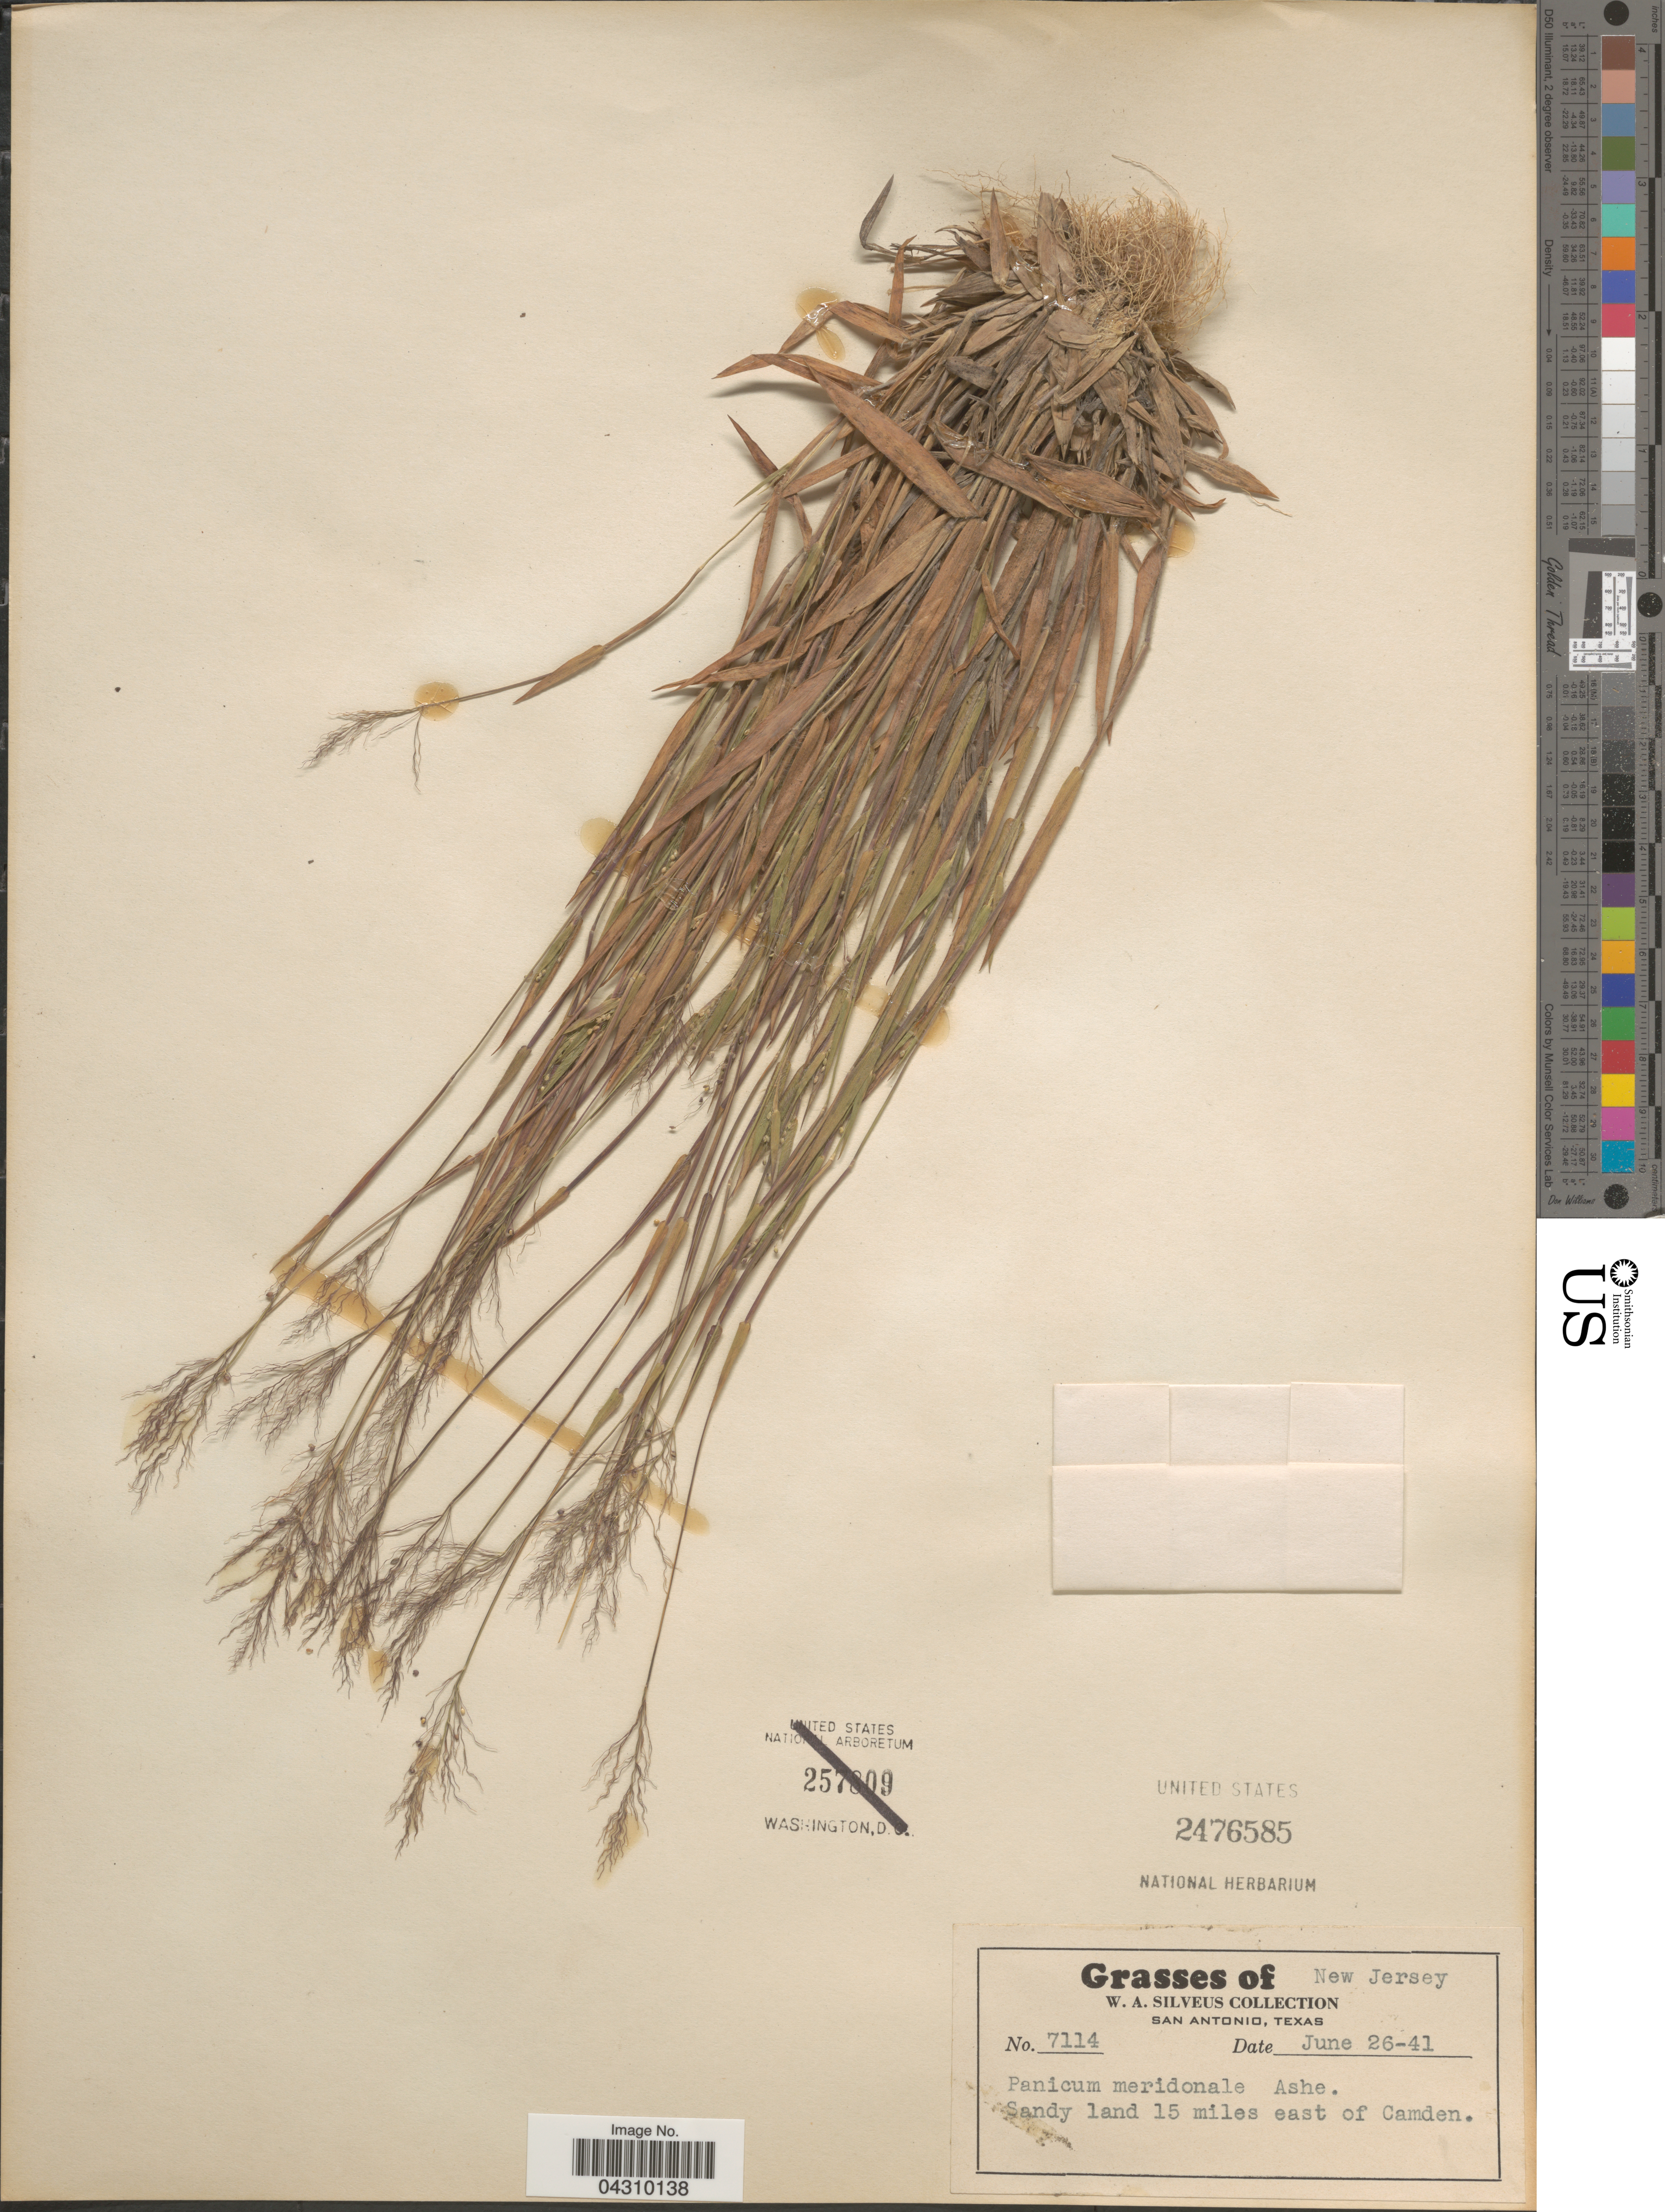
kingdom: Plantae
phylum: Tracheophyta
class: Liliopsida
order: Poales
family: Poaceae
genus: Dichanthelium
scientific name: Dichanthelium acuminatum var. acuminatum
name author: (Sw.) Gould & C.A. Clark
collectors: W. Silveus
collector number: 7114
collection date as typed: Transcribed d/m/y: 26/4/41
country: United States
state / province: New Jersey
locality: Sandy land 15 miles east of Camden.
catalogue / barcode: US 2476585